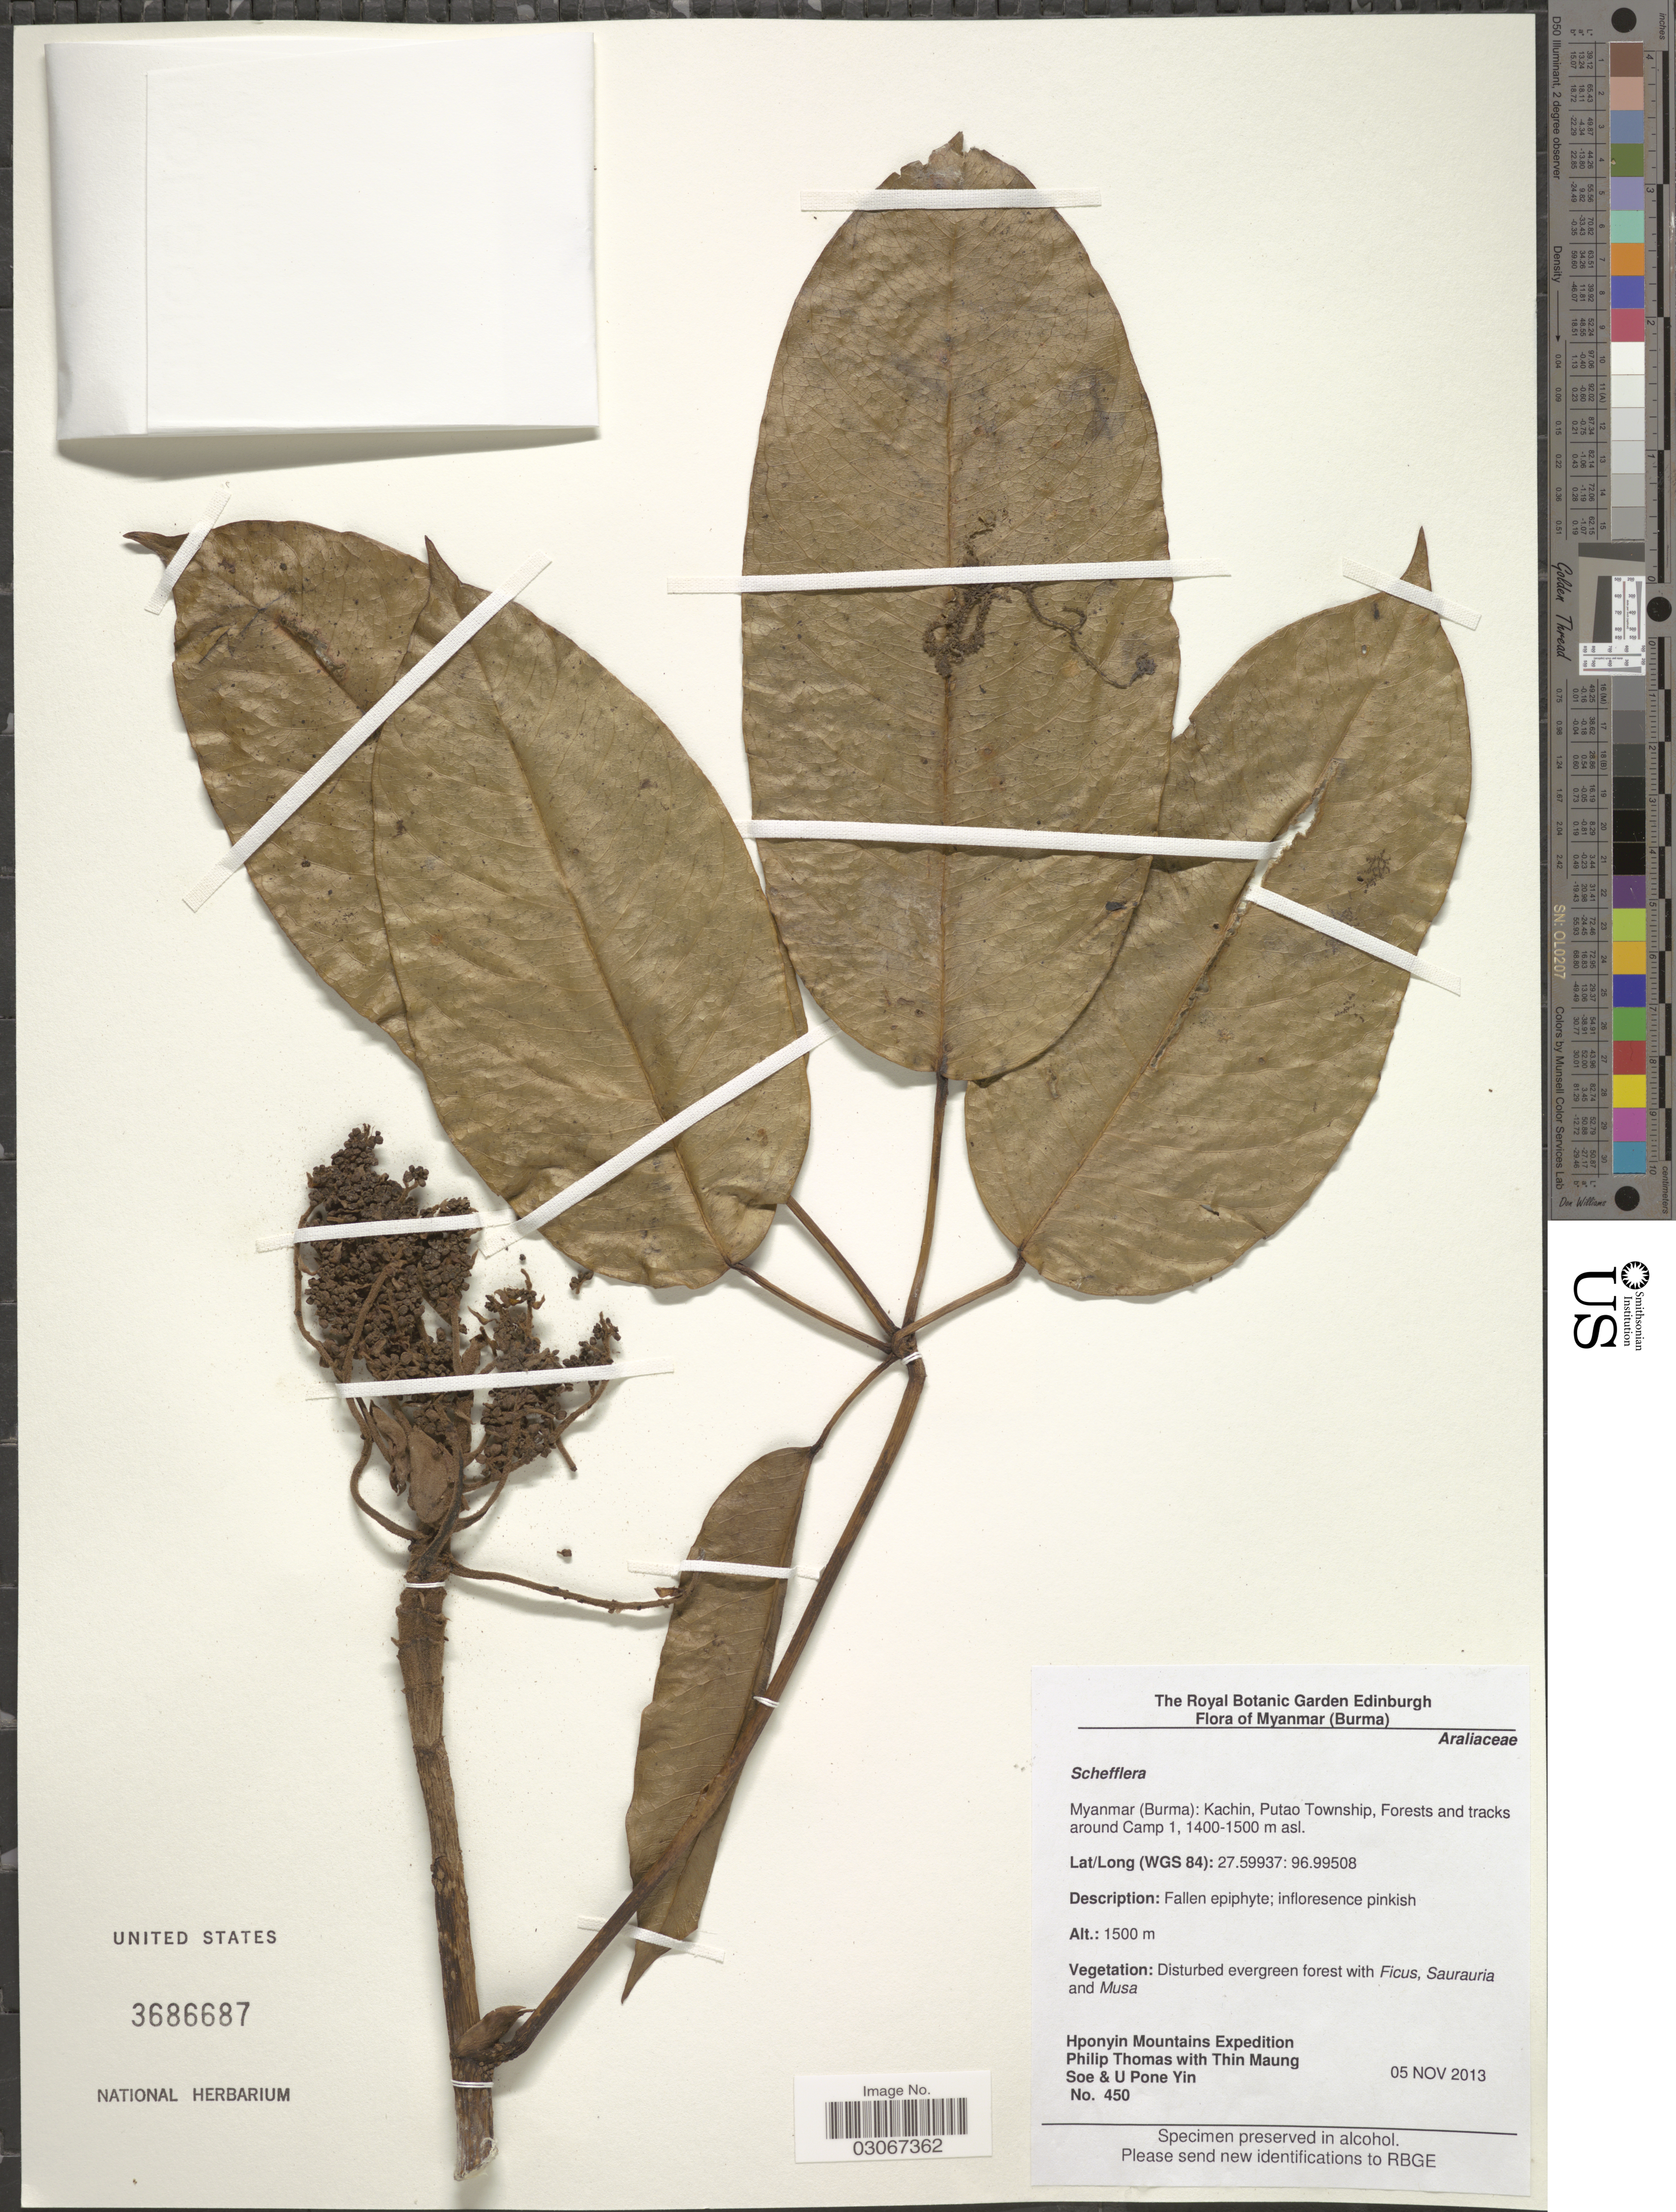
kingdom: Plantae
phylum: Tracheophyta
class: Magnoliopsida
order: Apiales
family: Araliaceae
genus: Schefflera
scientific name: Schefflera sp.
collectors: P. Thomas, T. Soe & U. Yin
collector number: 450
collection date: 2013-11-05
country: Myanmar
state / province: Kachin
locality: Myanmar (Burma): Kachin, Putao Township, Forests and tracks around Camp 1, (WGS 84).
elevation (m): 1400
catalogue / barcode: US 3686687